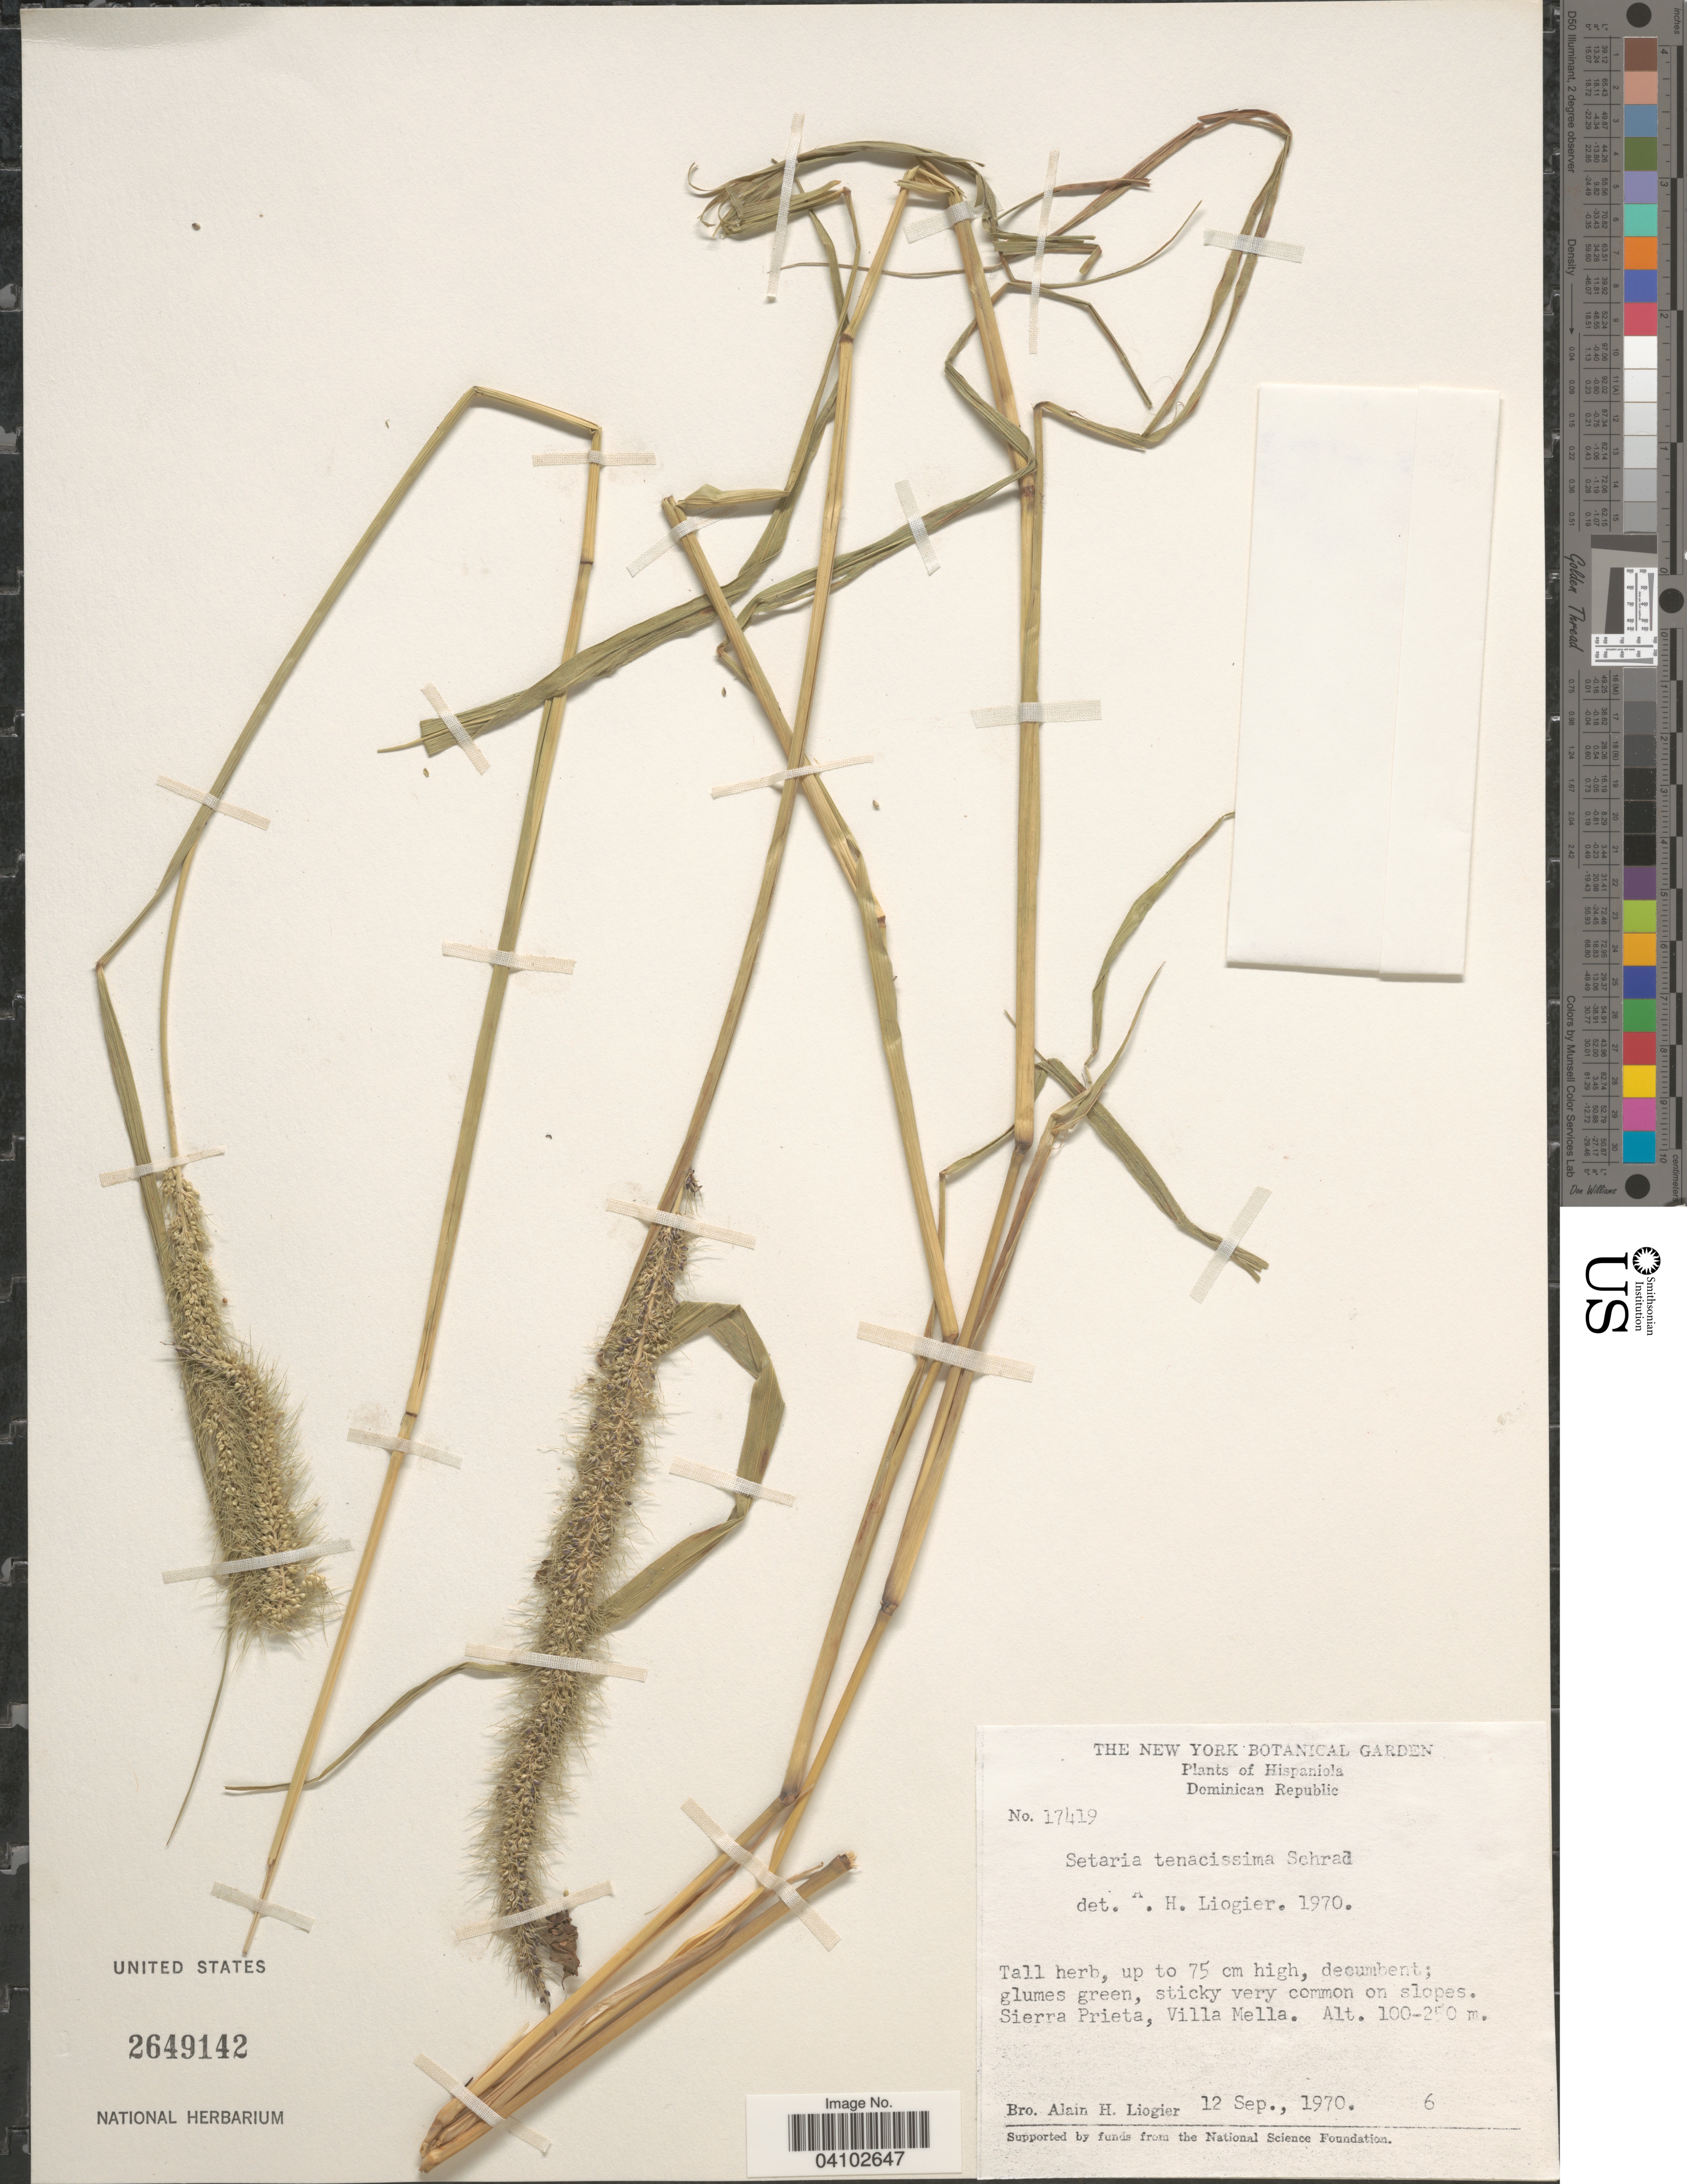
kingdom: Plantae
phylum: Tracheophyta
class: Liliopsida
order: Poales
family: Poaceae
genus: Setaria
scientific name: Setaria tenacissima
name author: Schrad. ex Schult.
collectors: A. H. Liogier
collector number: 17419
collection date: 1970-09-12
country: Dominican Republic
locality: Hispaniola. Sierra Prieta, Villa Mella.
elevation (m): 100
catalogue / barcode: US 2649142